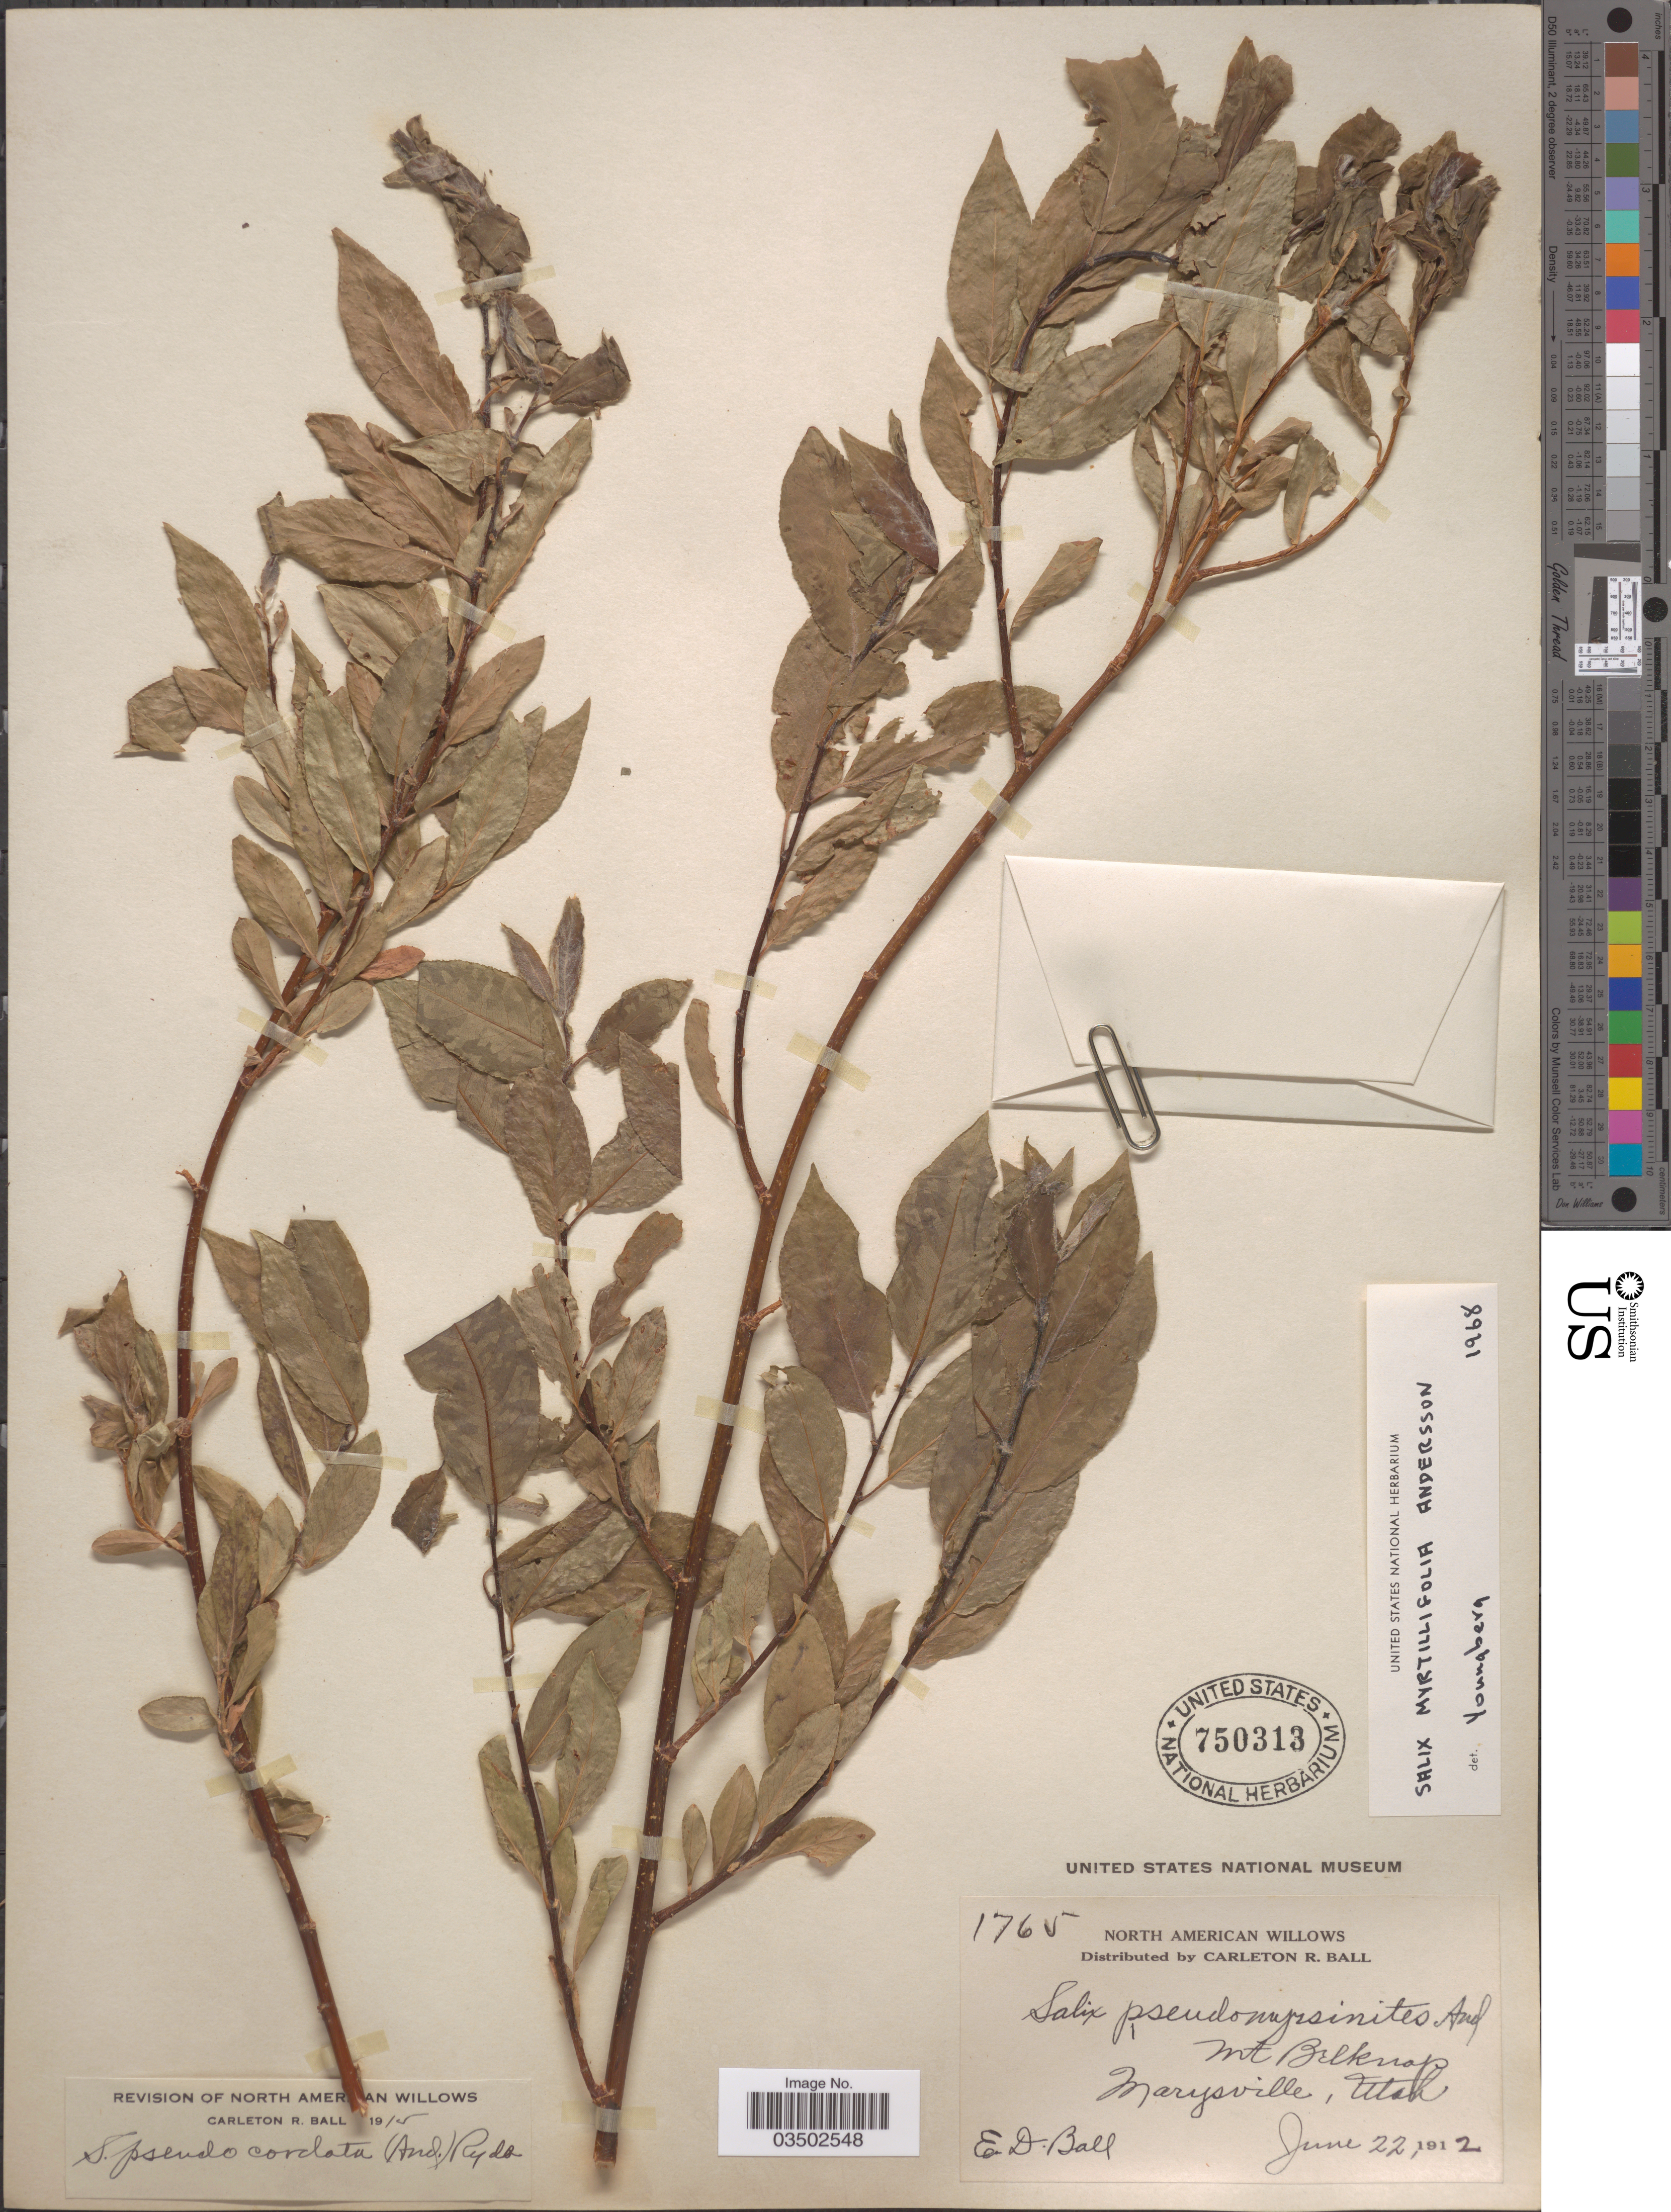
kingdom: Plantae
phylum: Tracheophyta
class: Magnoliopsida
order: Malpighiales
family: Salicaceae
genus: Salix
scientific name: Salix pseudocordata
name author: (Andersson) Andersson ex Rydb.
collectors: C. R. Ball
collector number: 1765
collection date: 1912-06-22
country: United States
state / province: Utah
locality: Mt Belknap. Marysville.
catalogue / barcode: US 750313